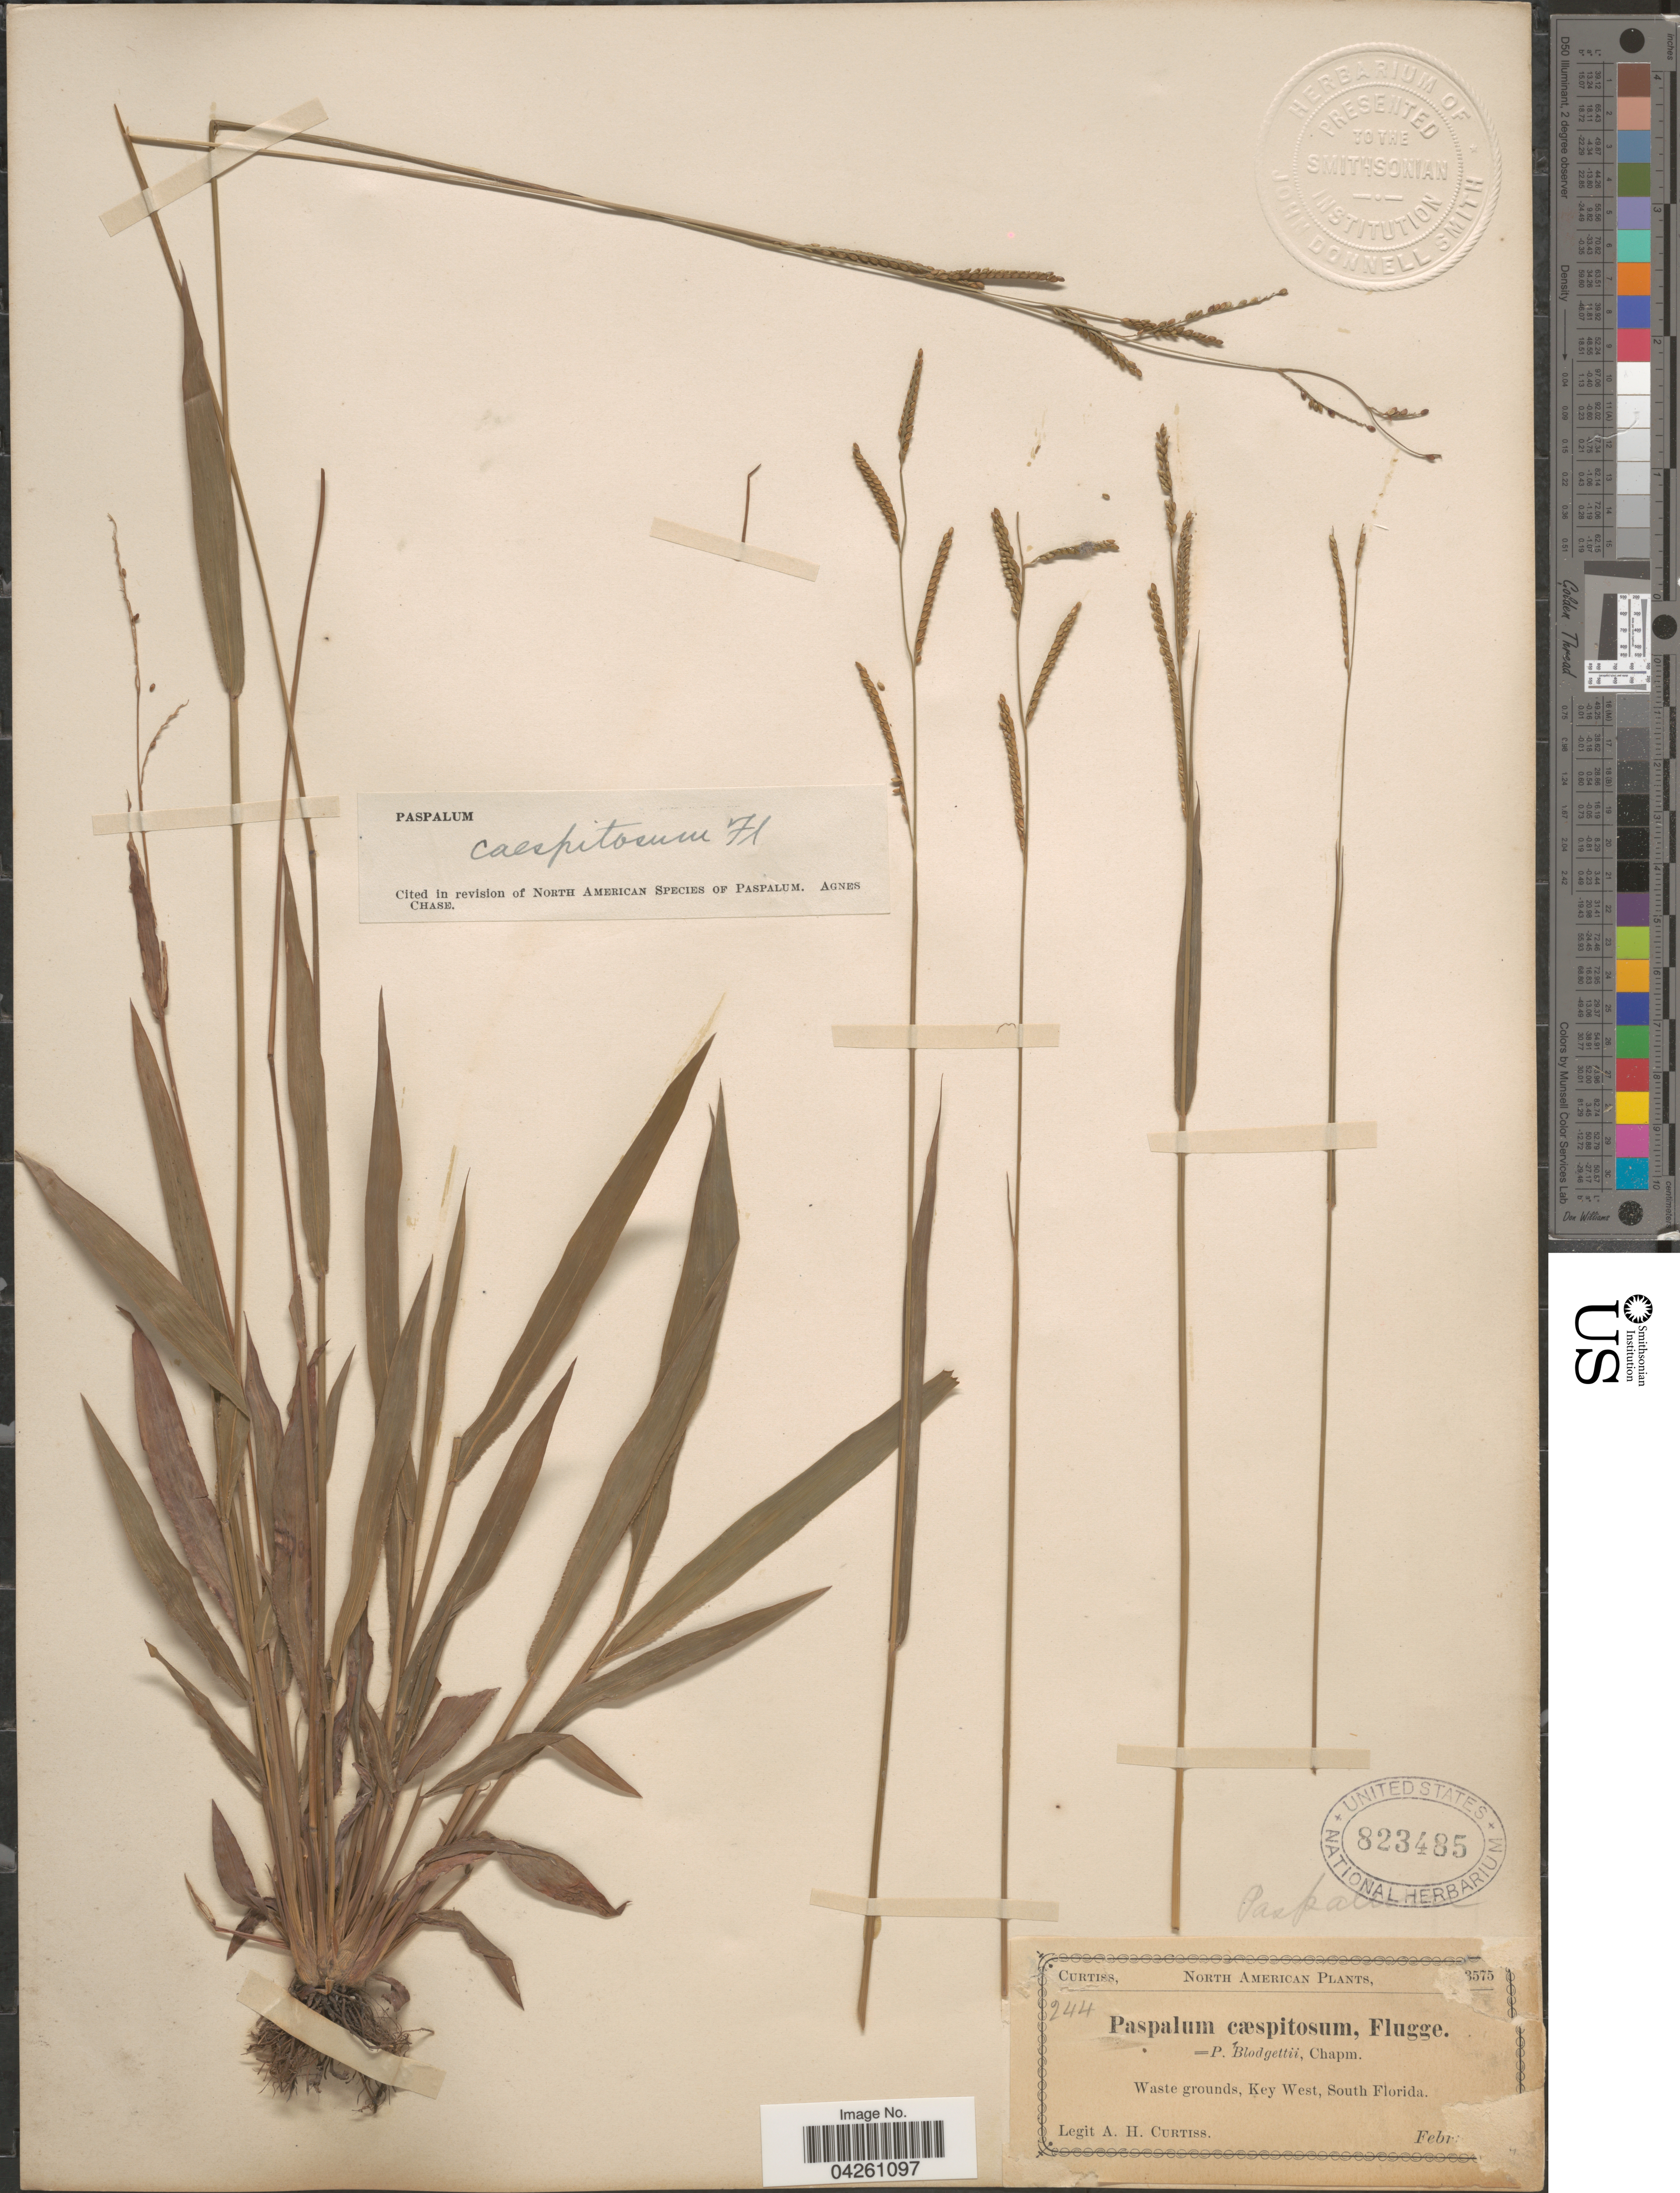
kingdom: Plantae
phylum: Tracheophyta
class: Liliopsida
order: Poales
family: Poaceae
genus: Paspalum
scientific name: Paspalum caespitosum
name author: Flüggé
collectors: A. H. Curtiss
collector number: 3575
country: United States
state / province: Florida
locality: Waste grounds, Key West, South Florida.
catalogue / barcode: US 823485